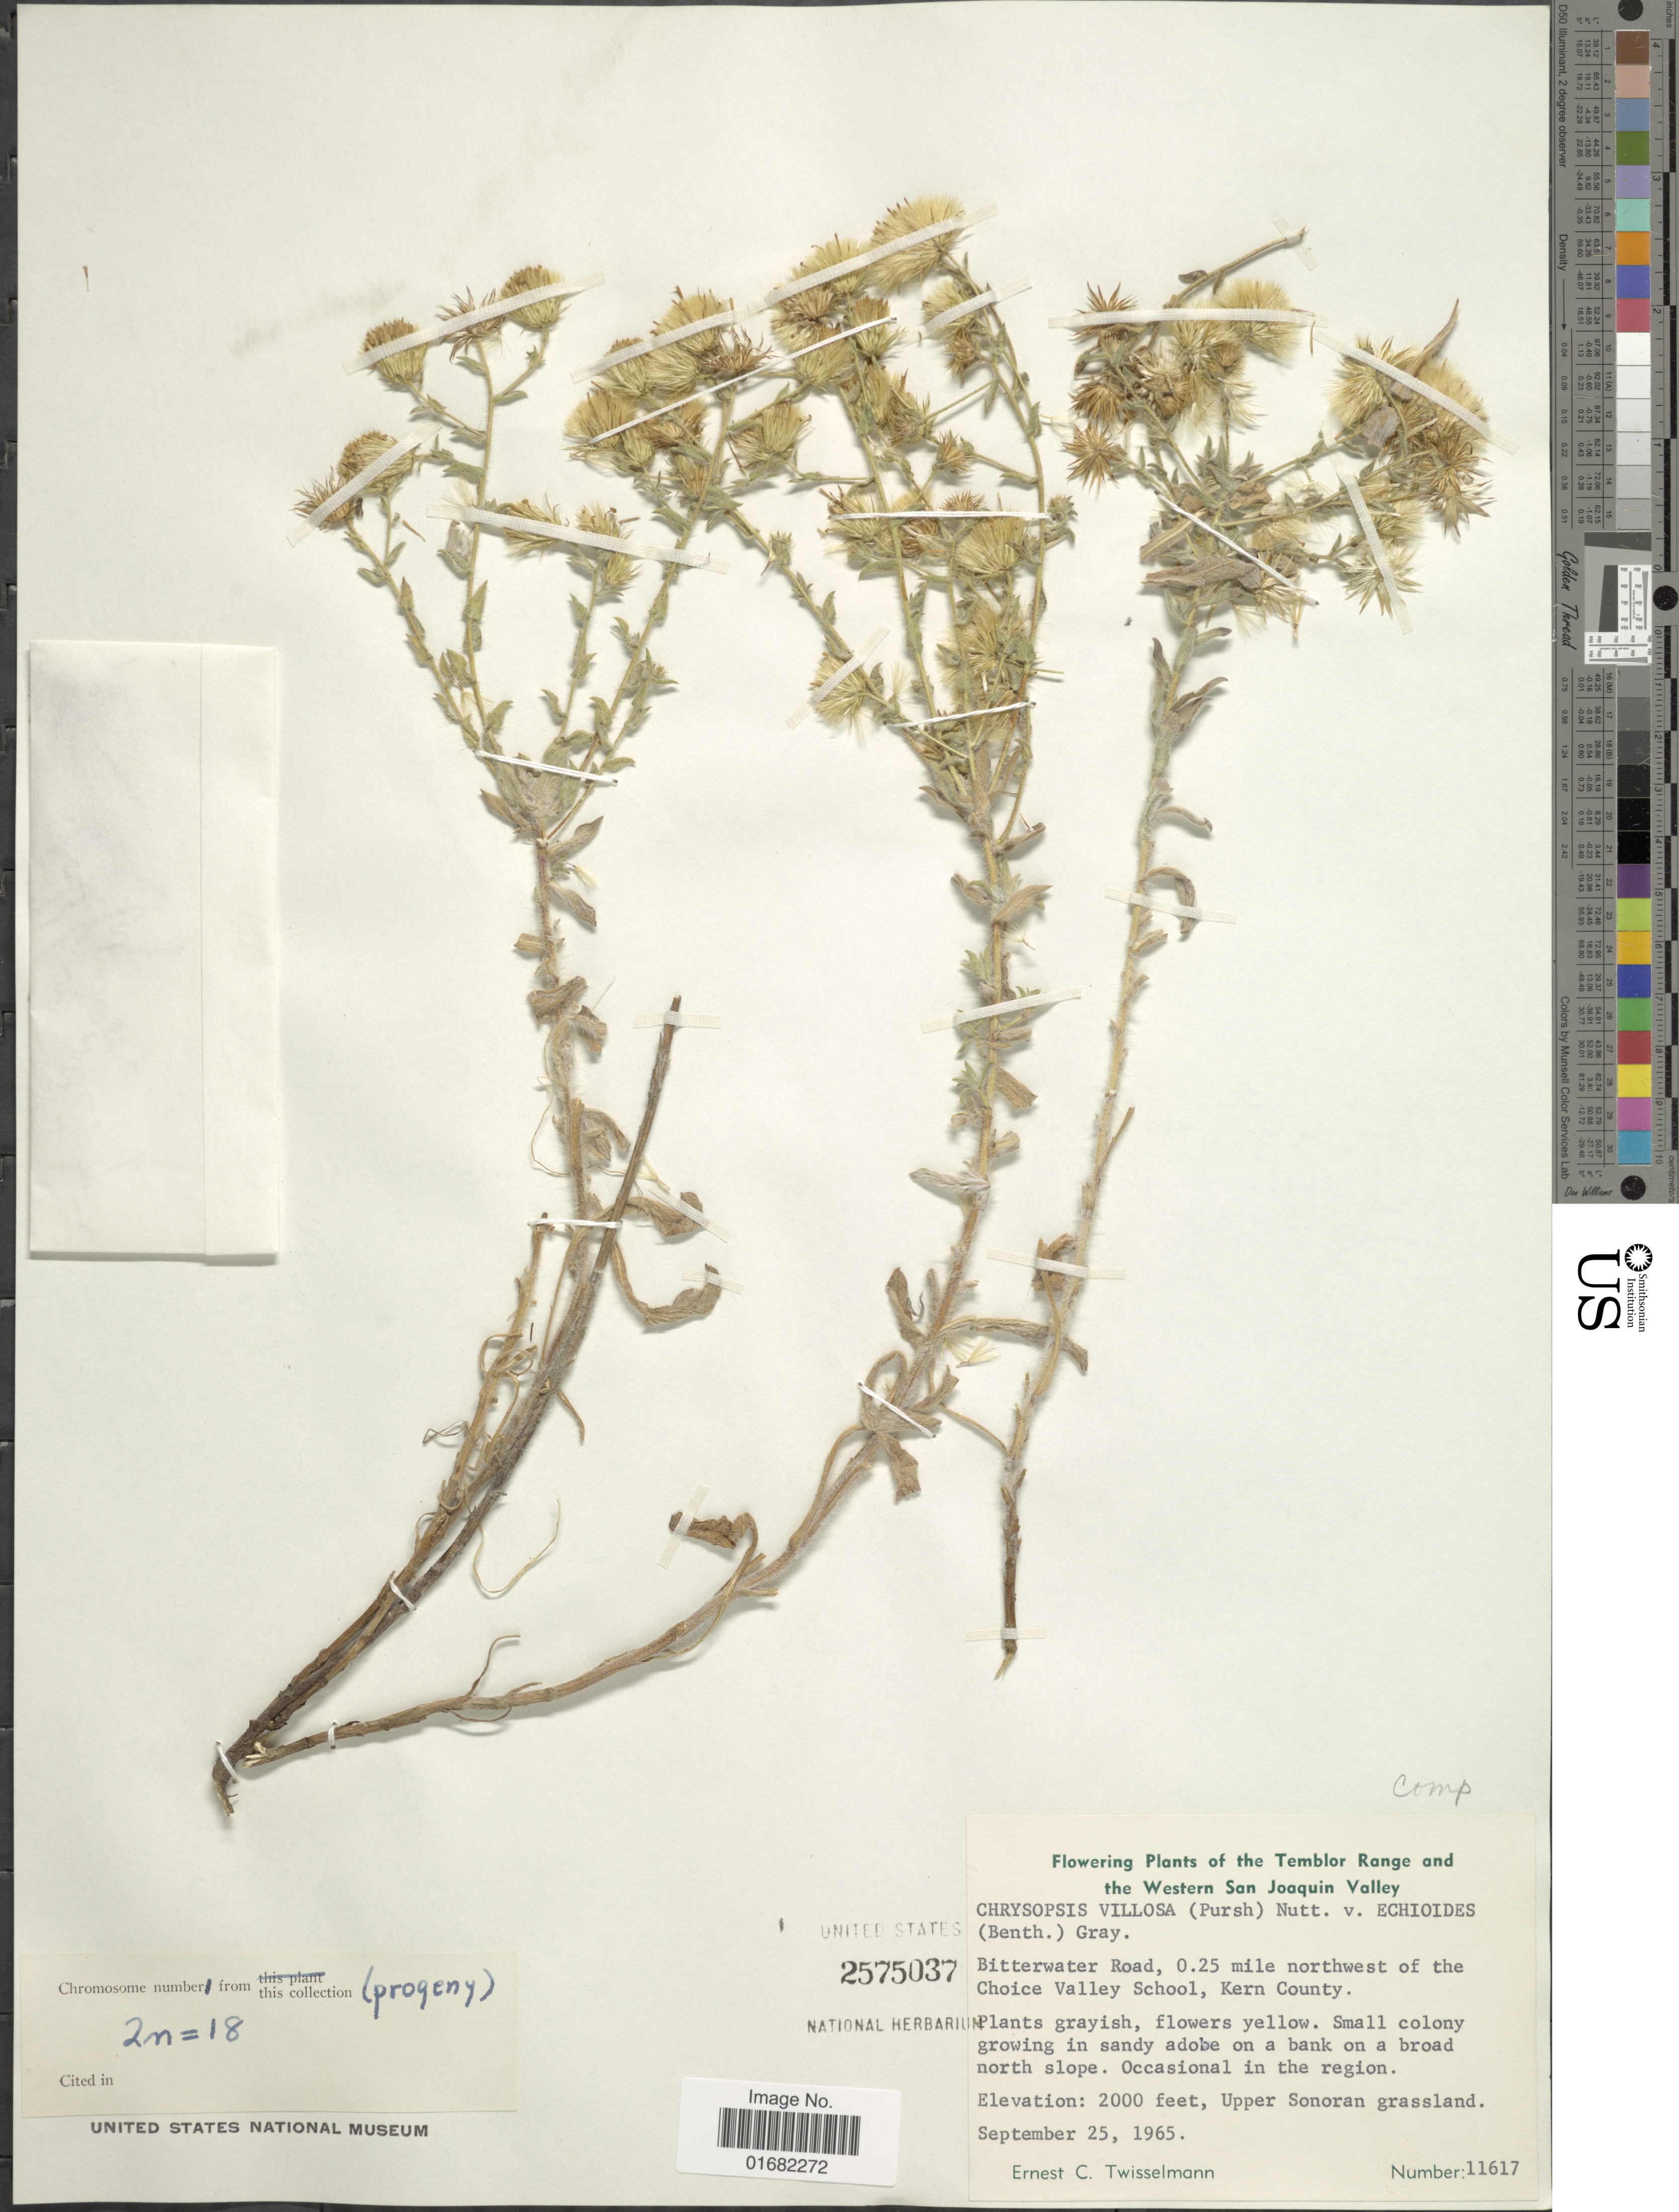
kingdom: Plantae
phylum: Tracheophyta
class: Magnoliopsida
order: Asterales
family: Asteraceae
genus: Heterotheca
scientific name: Heterotheca echioides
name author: (Benth.) Shinners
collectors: E. Twisselmann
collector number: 11617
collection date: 1965-09-25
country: United States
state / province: California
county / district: Kern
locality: Temblor Range and the Western San Joaquin Valley. Bitterwater Road, 0.25 mile northwest of the Choice Valley School, Kern County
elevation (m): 610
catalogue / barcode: US 2575037